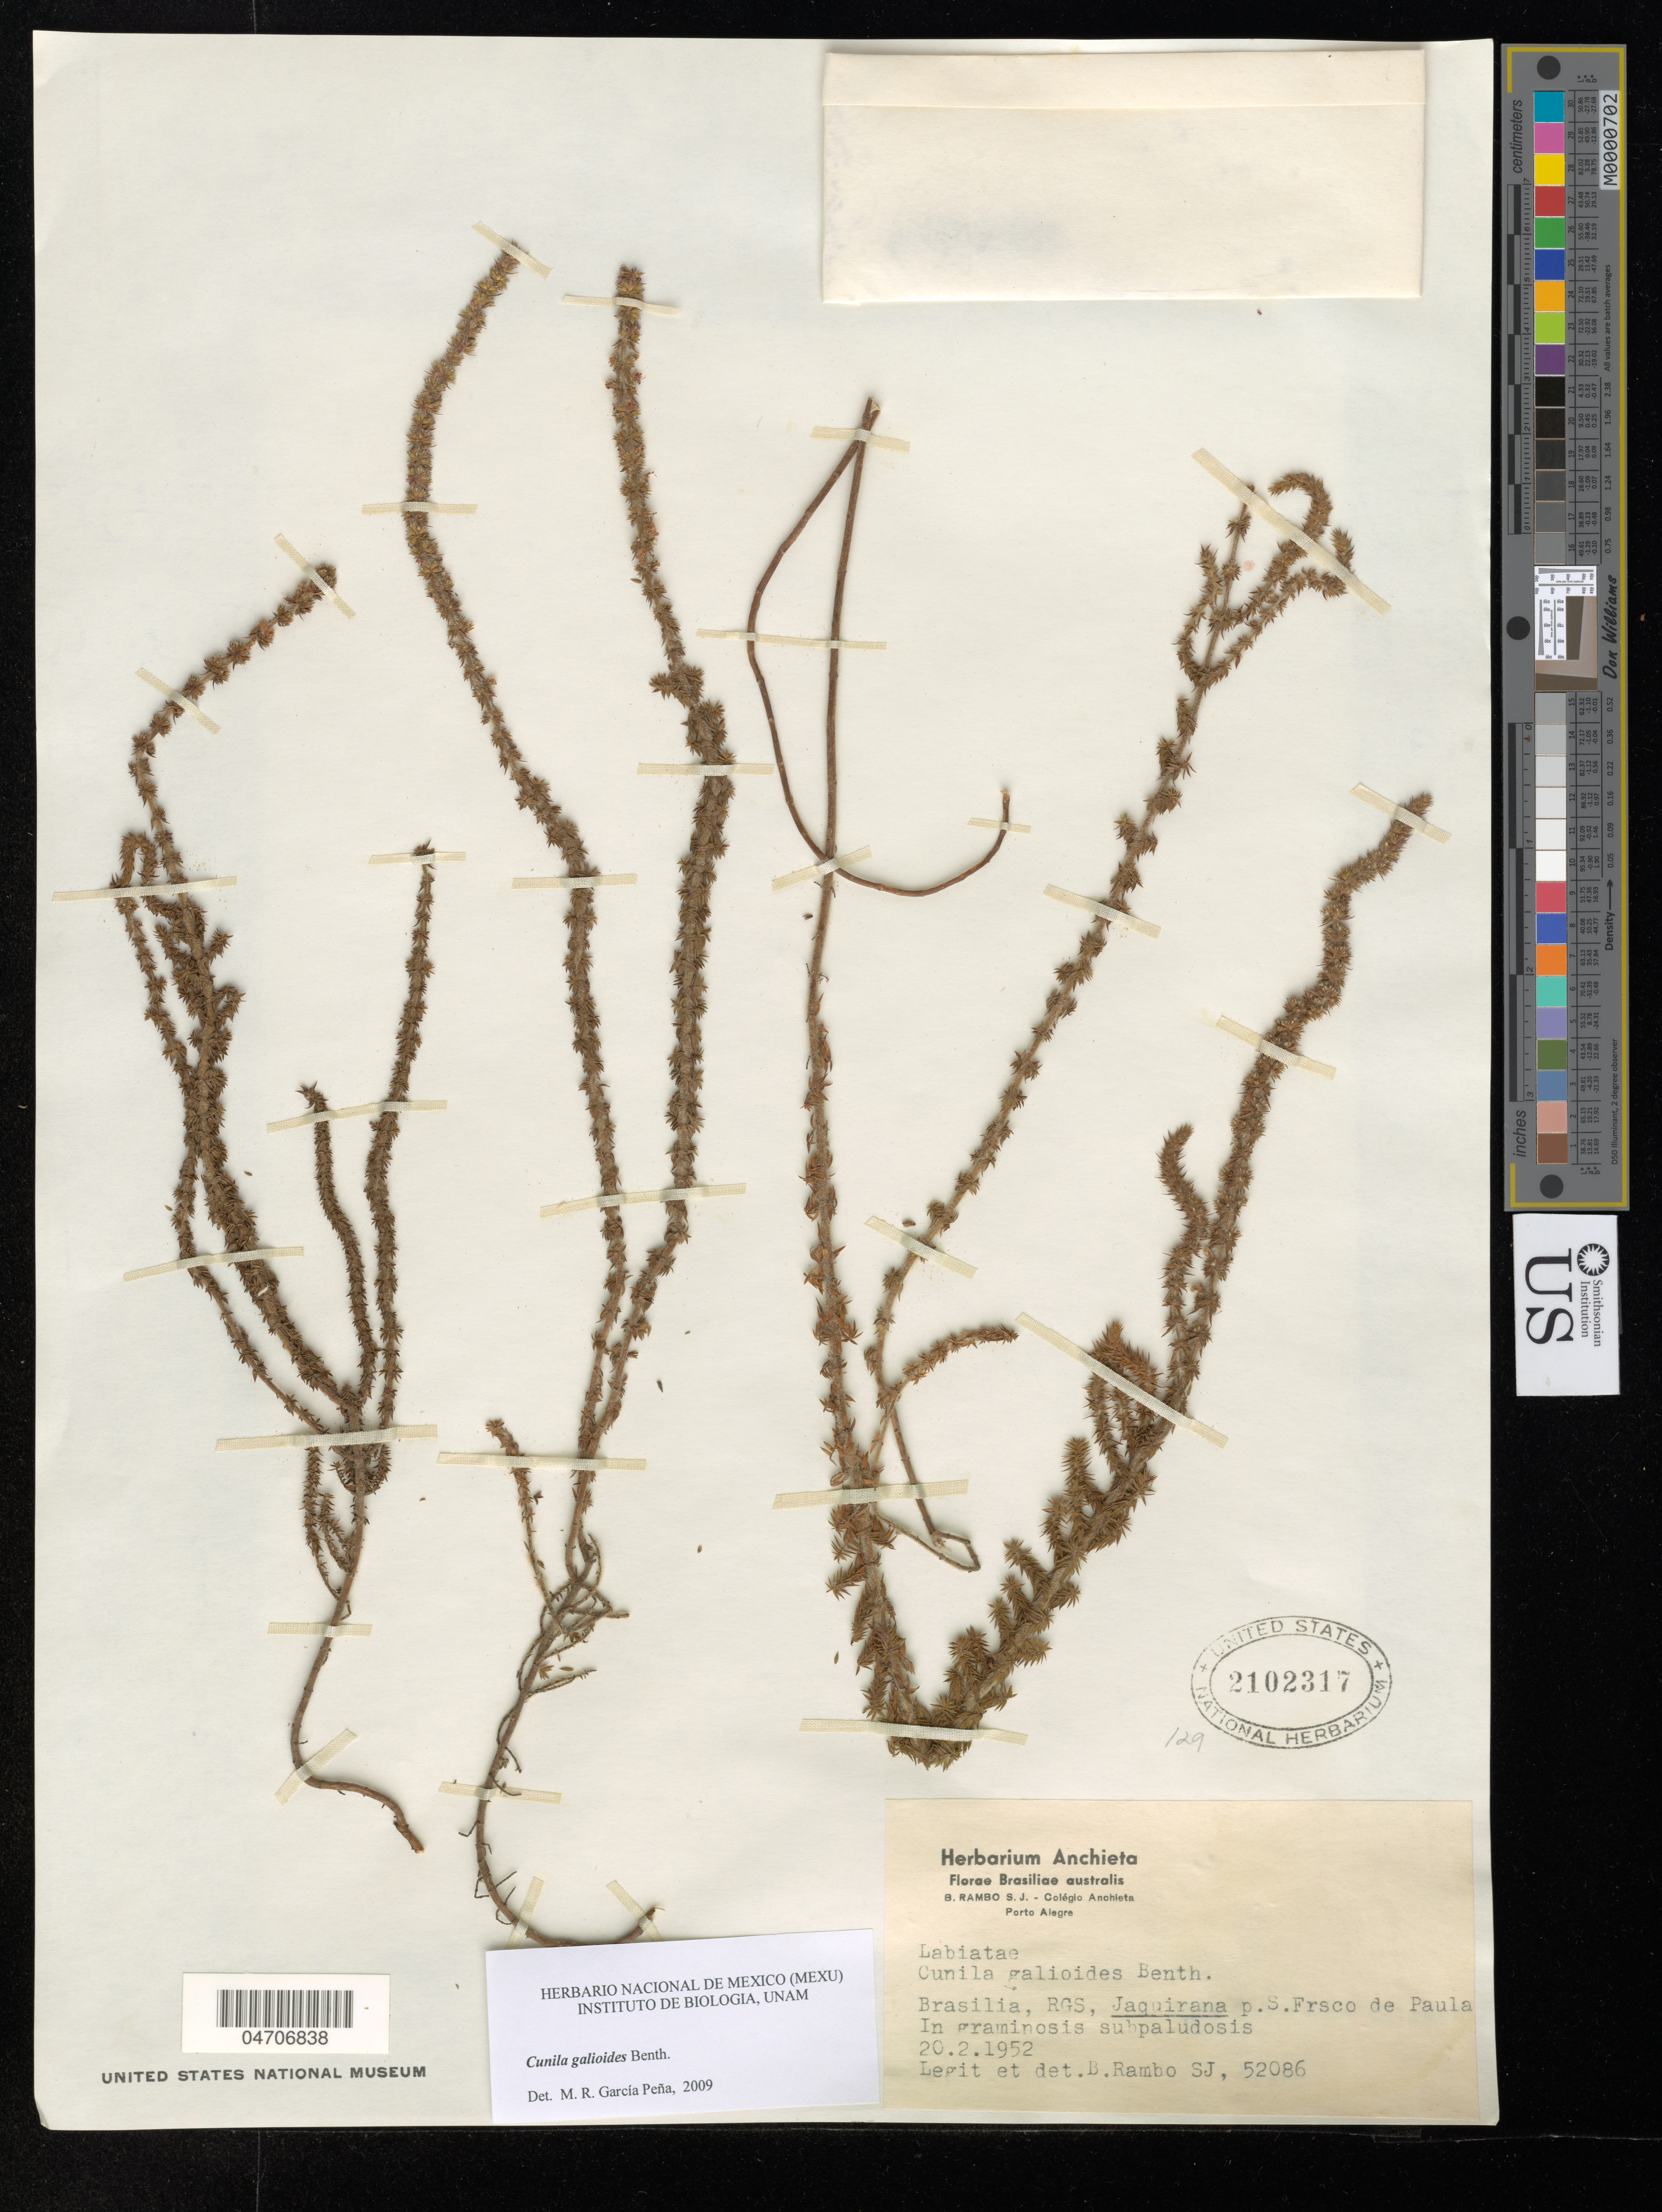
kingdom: Plantae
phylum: Tracheophyta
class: Magnoliopsida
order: Lamiales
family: Lamiaceae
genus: Cunila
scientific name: Cunila galioides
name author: Benth.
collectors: B. Rambo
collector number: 52086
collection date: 1952-02-20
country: Brazil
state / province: Rio Grande do Sul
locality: Brasilia, Jaquirana p.S.Frsco de Paula. In graminosis subpaludosis.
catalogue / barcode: US 2102317